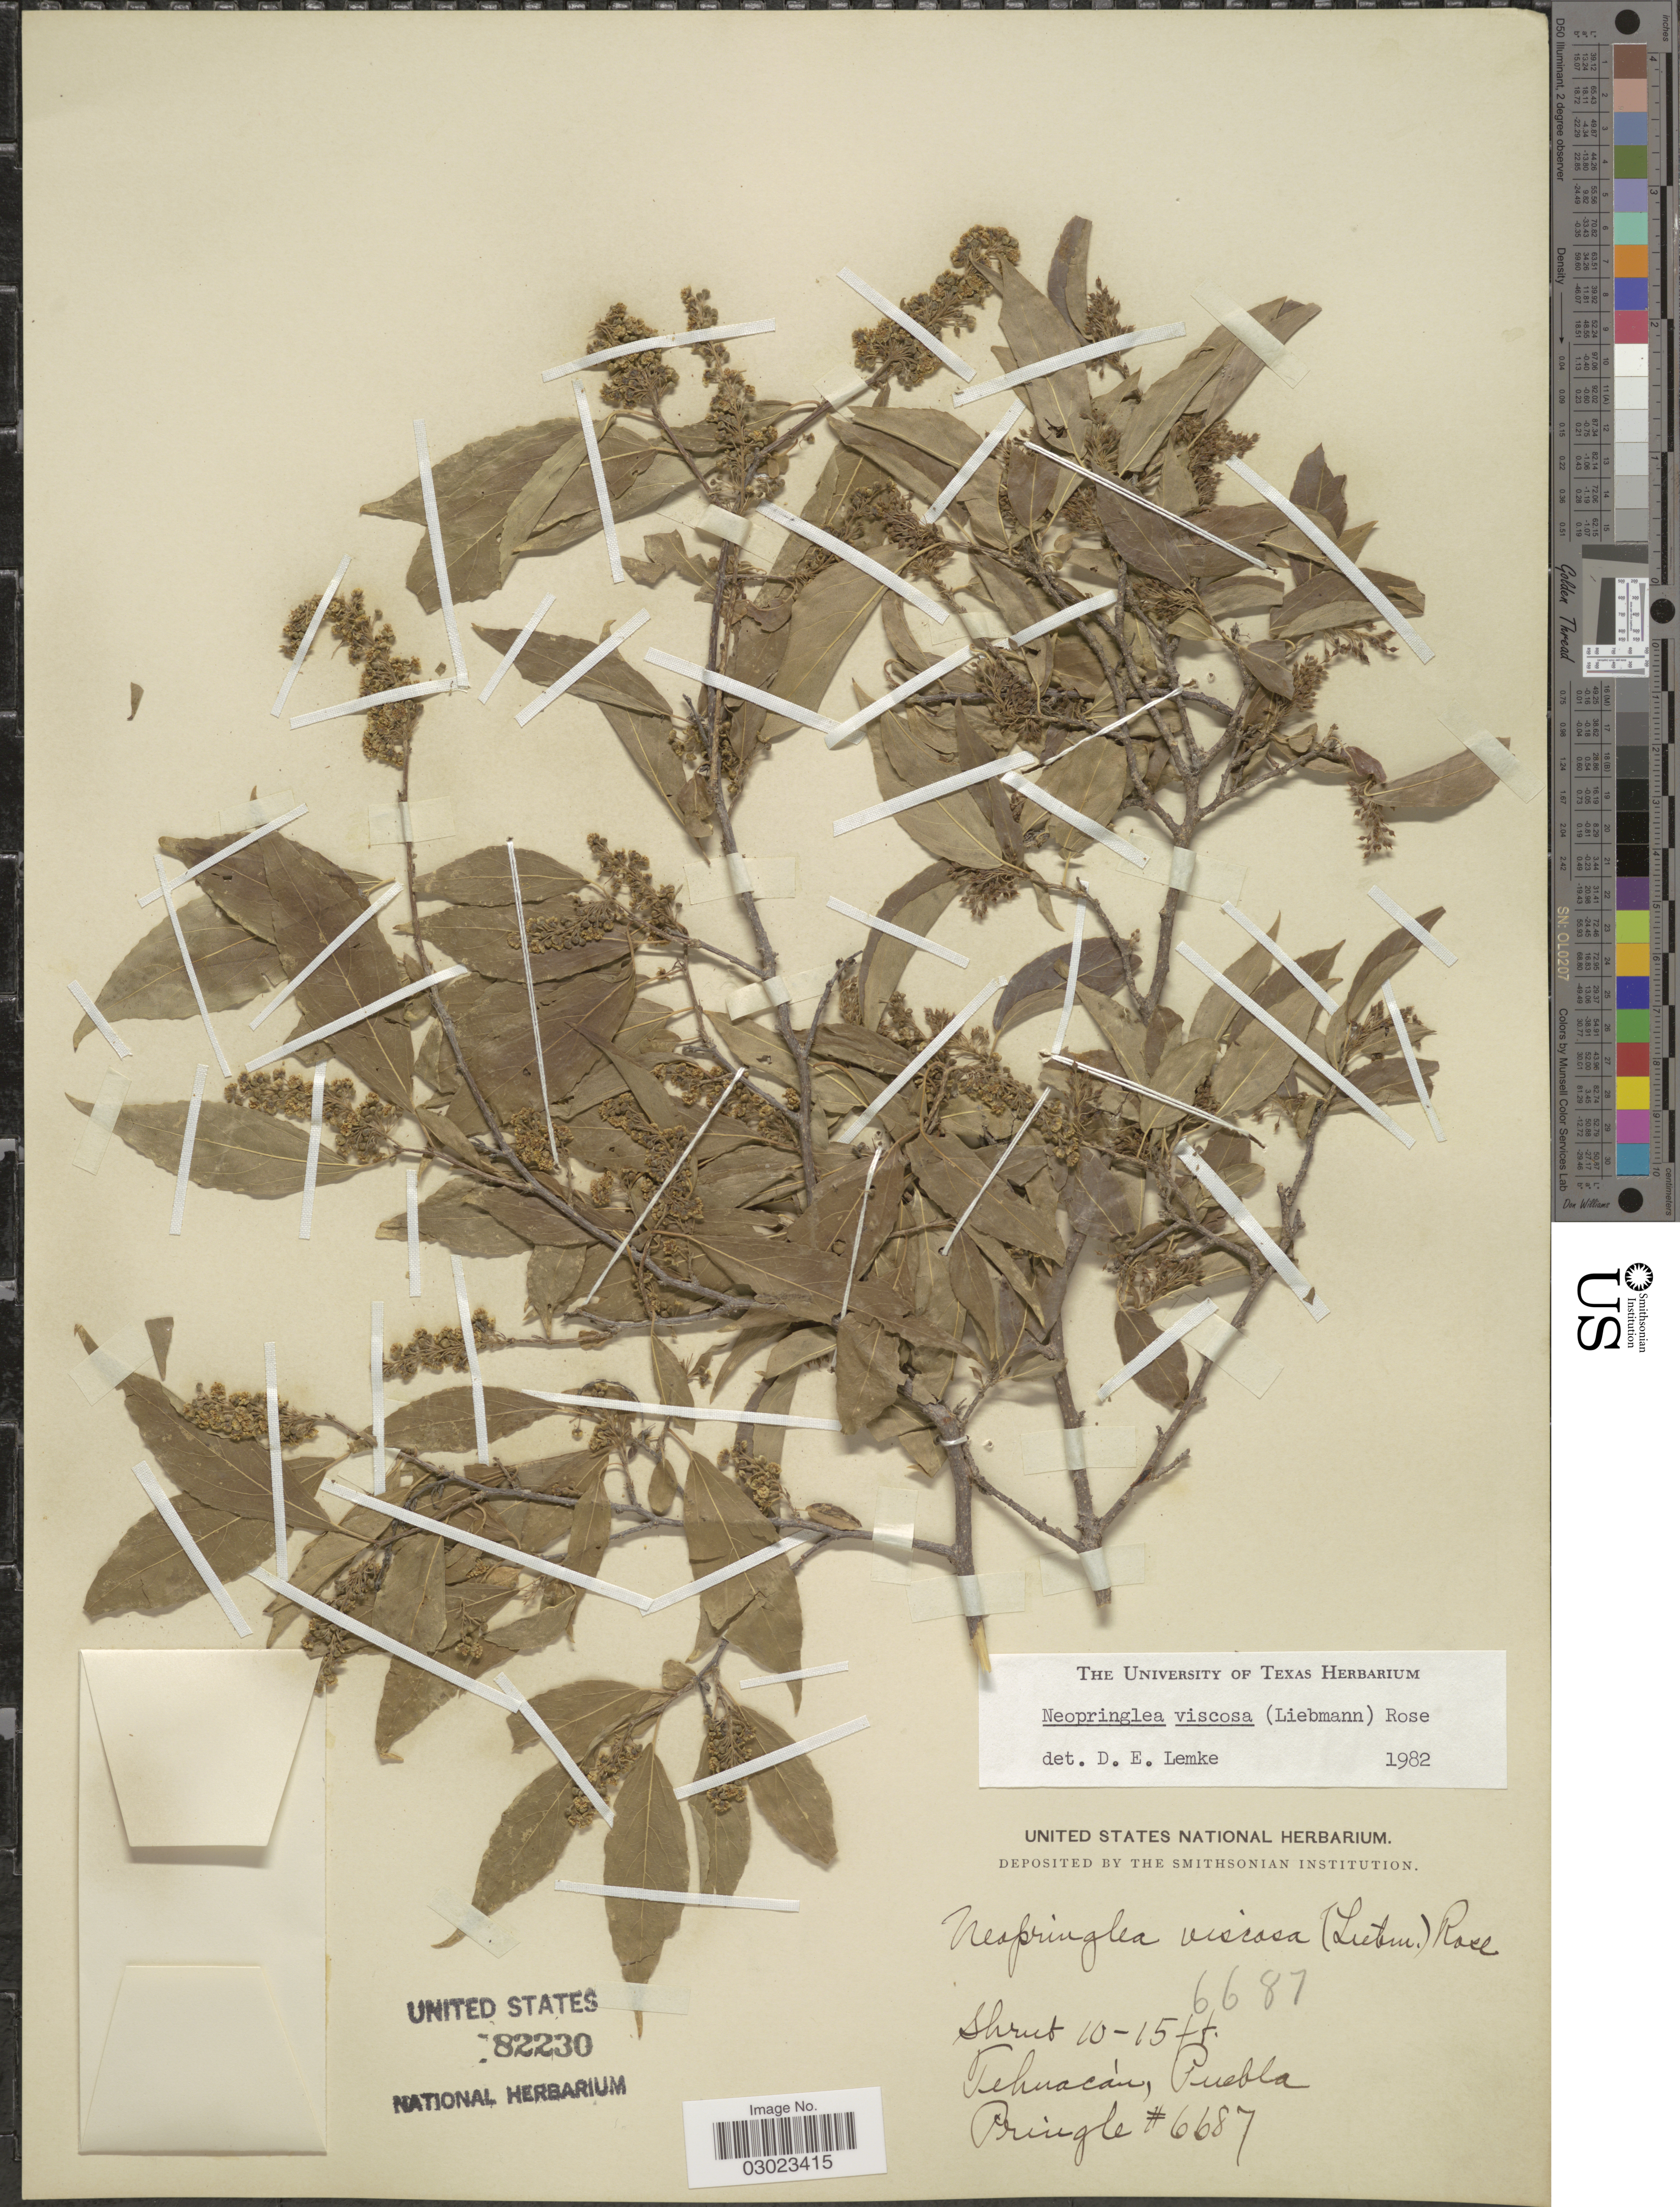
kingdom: Plantae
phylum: Tracheophyta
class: Magnoliopsida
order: Malpighiales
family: Salicaceae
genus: Neopringlea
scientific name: Neopringlea viscosa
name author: (Liebm.) Rose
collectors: -- Pringle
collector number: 6687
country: Mexico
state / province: Puebla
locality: Tehuacán.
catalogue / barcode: US 82230